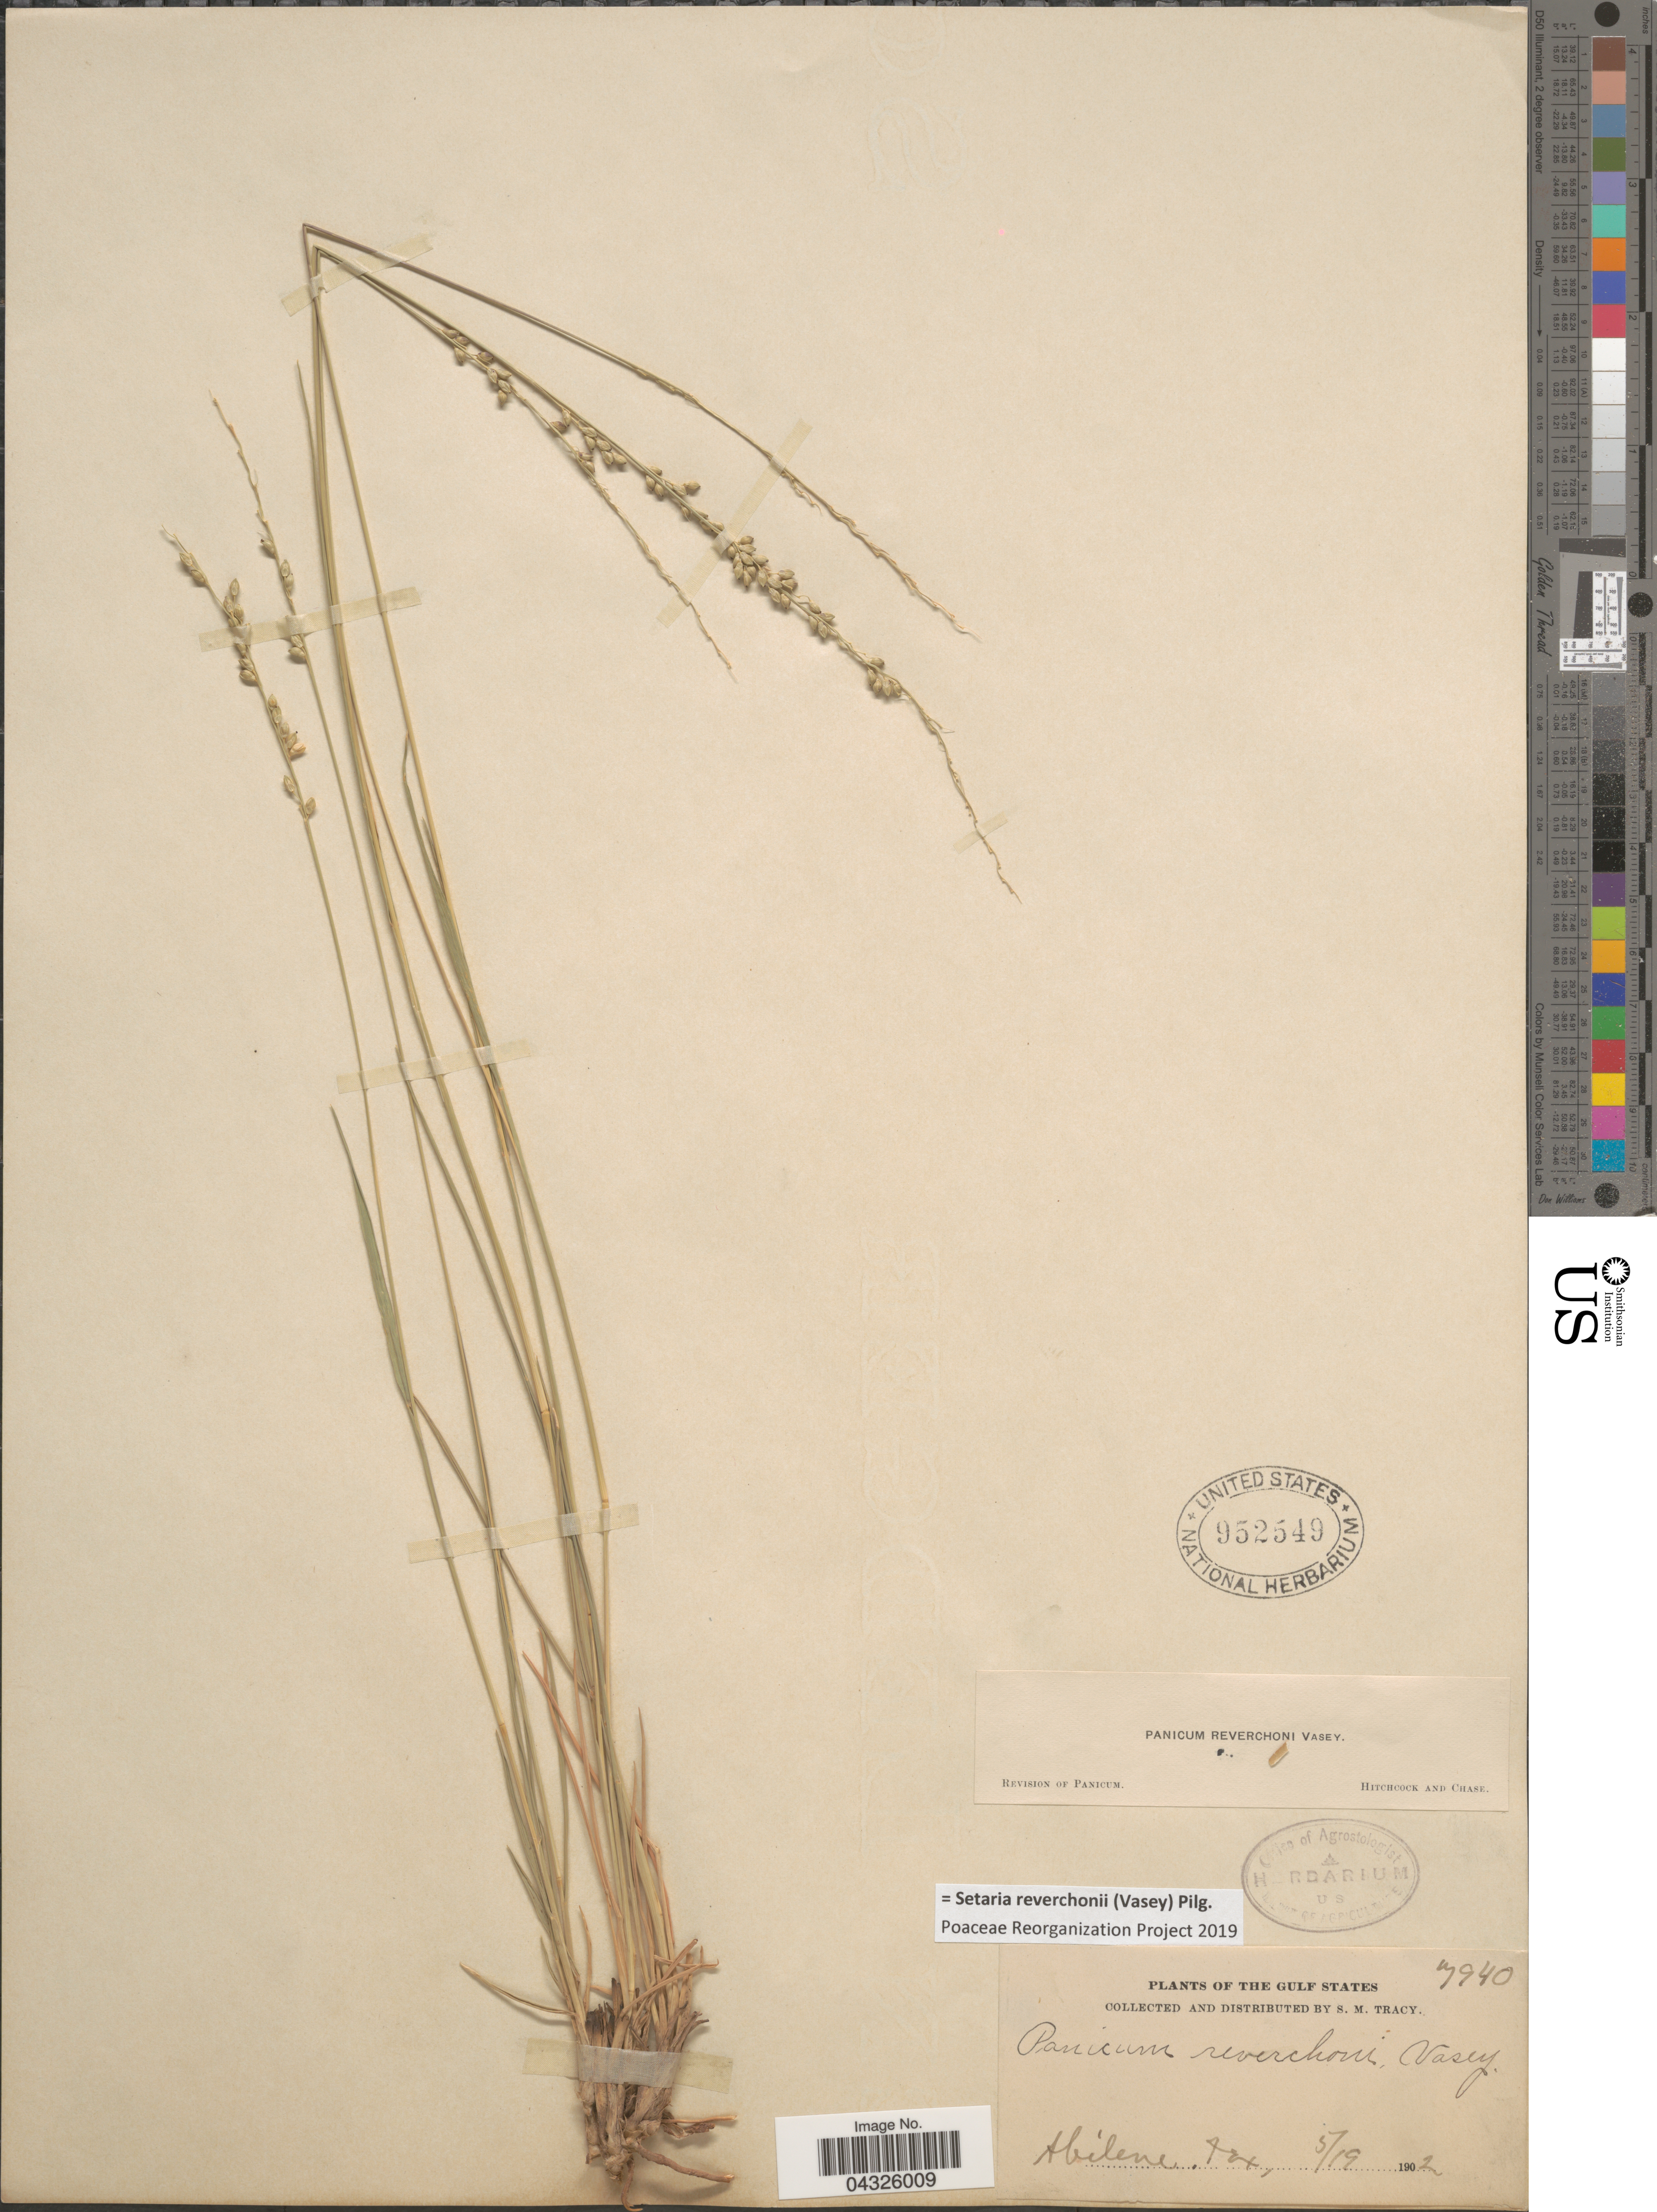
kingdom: Plantae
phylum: Tracheophyta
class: Liliopsida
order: Poales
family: Poaceae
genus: Setaria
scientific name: Setaria reverchonii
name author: (Vasey) Pilg.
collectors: S. M. Tracy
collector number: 7940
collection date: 1902-05-19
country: United States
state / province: Texas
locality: The Gulf States. Abilene.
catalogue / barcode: US 952549